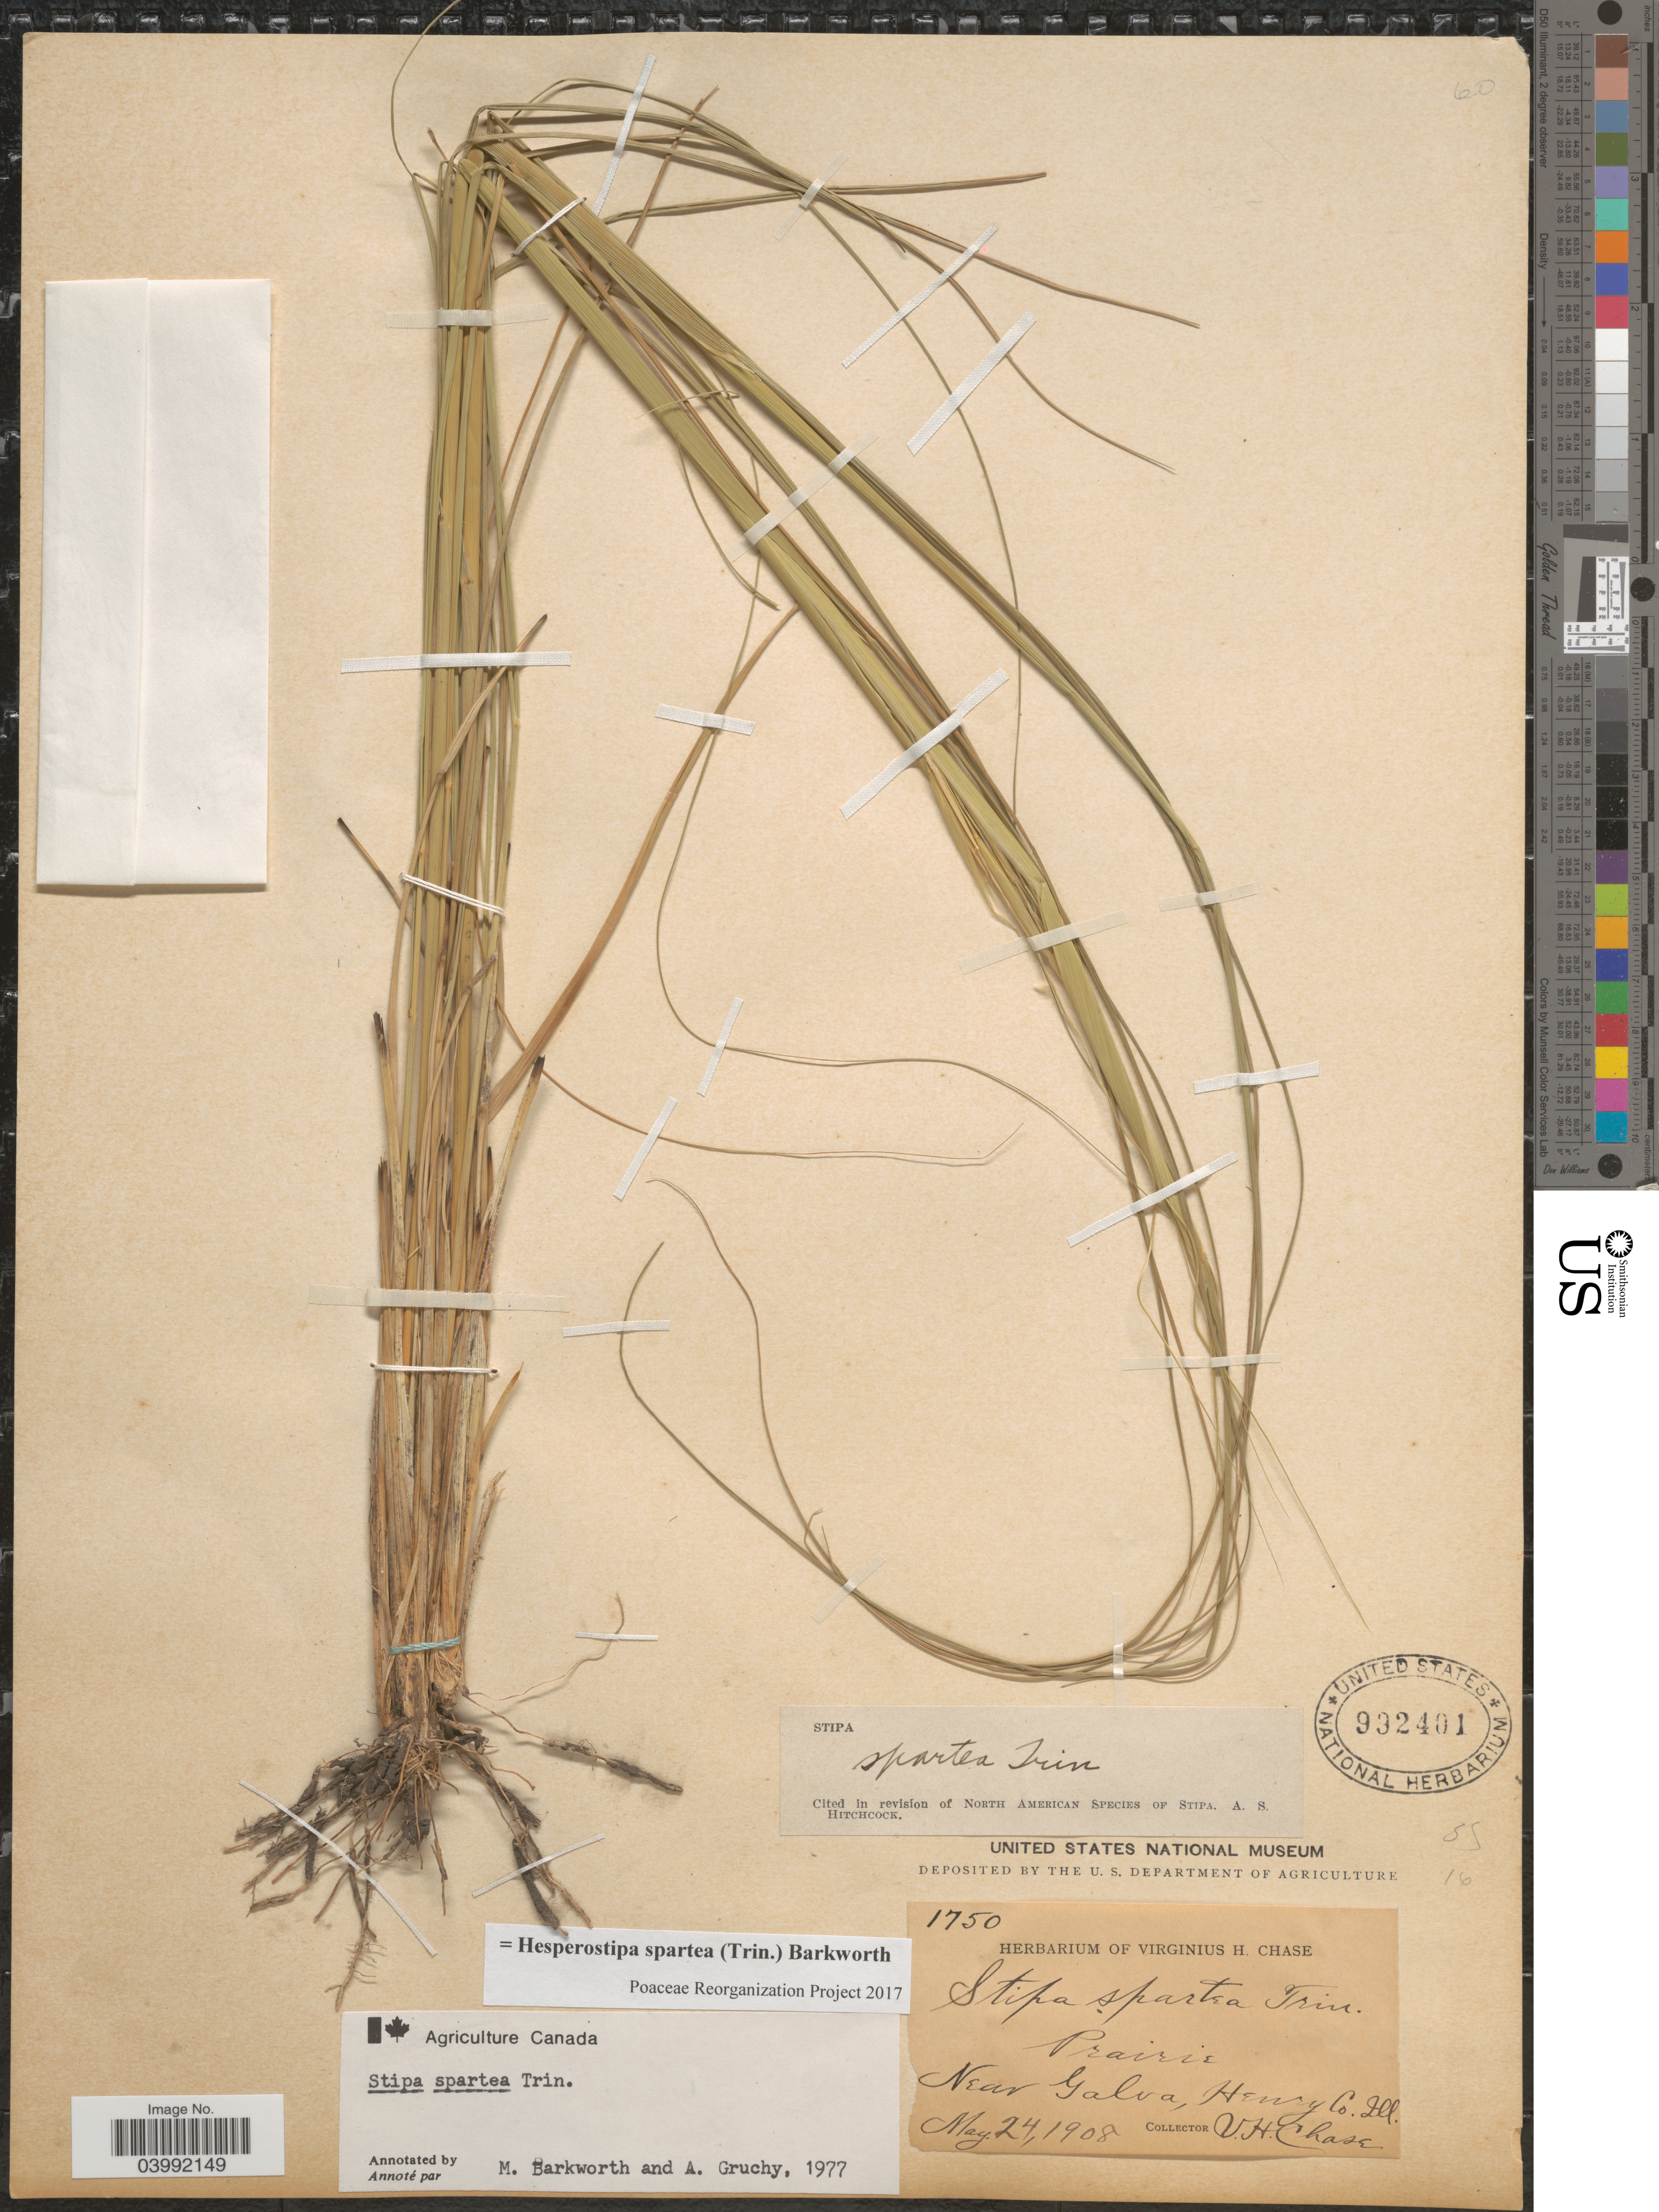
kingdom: Plantae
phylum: Tracheophyta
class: Liliopsida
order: Poales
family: Poaceae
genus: Hesperostipa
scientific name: Hesperostipa spartea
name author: (Trin.) Barkworth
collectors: V. H. Chase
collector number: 1750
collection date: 1908-05-24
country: United States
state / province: Illinois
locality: Prairie. Near Galva, Henry Co.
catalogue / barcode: US 992401